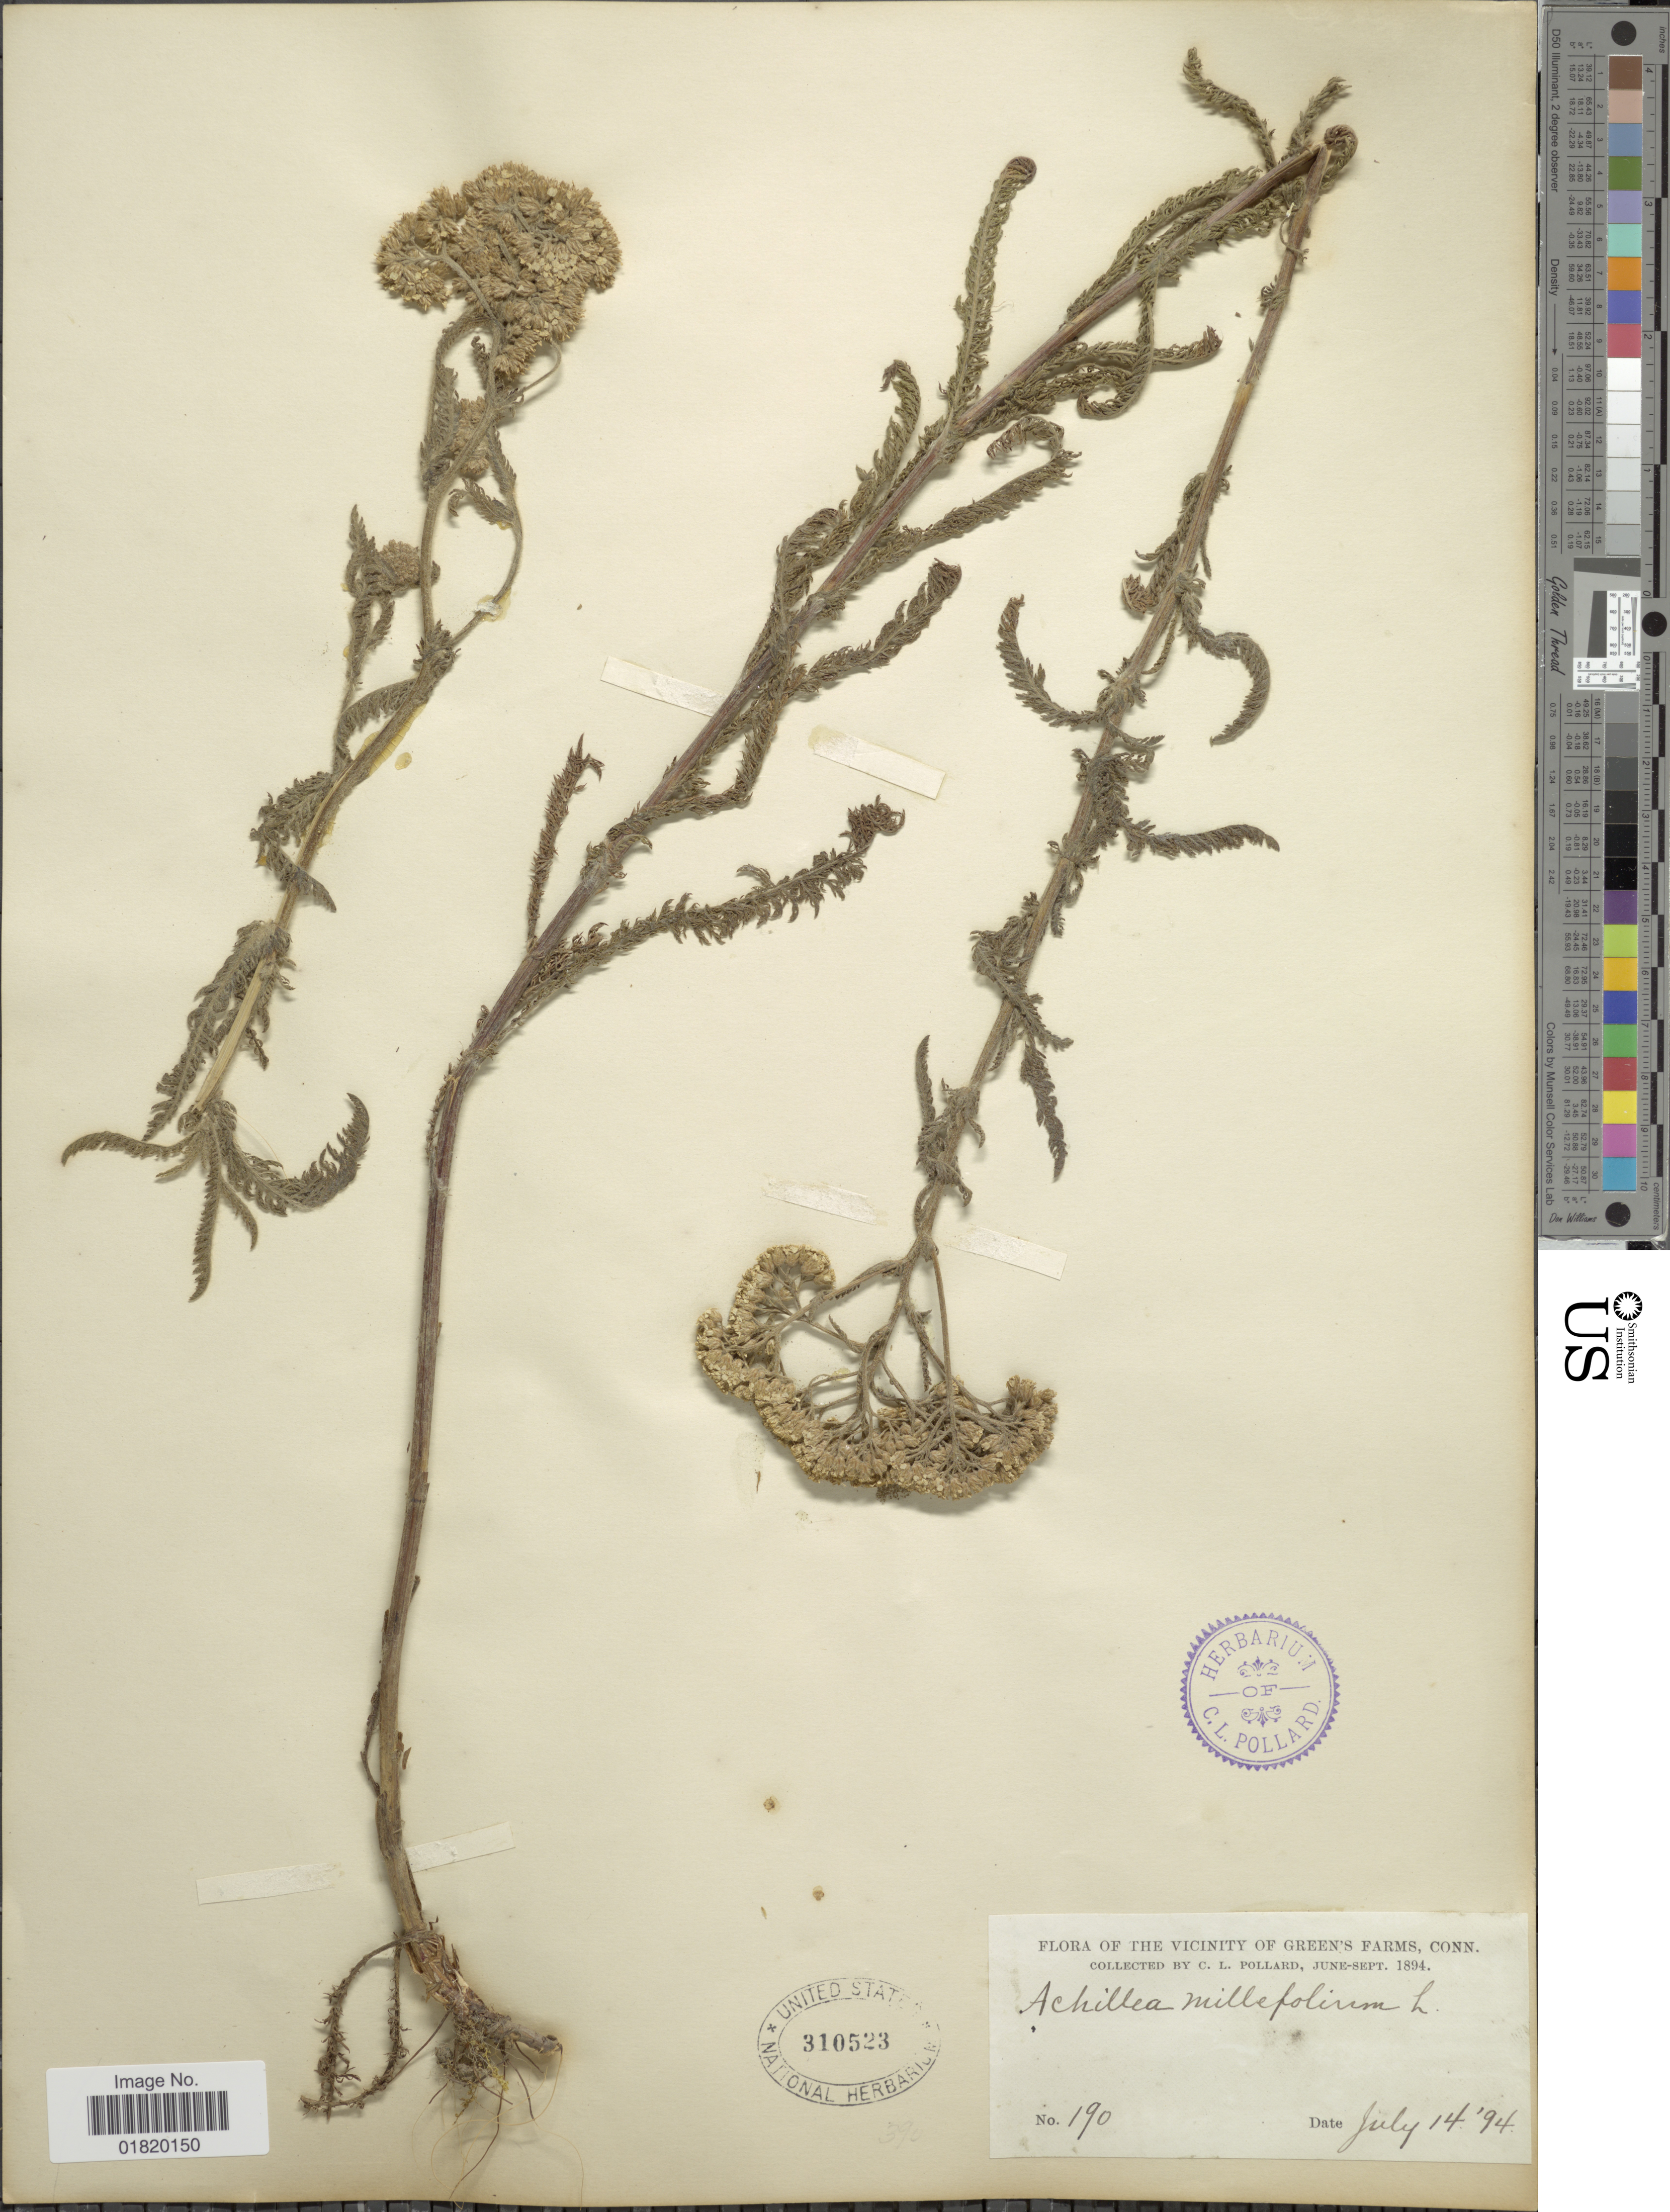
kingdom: Plantae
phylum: Tracheophyta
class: Magnoliopsida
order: Asterales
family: Asteraceae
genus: Achillea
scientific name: Achillea millefolium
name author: L.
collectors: C. L. Pollard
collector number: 190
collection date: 1894-07-14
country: United States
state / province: Connecticut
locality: Vicinity of Green's Farms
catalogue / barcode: US 310523